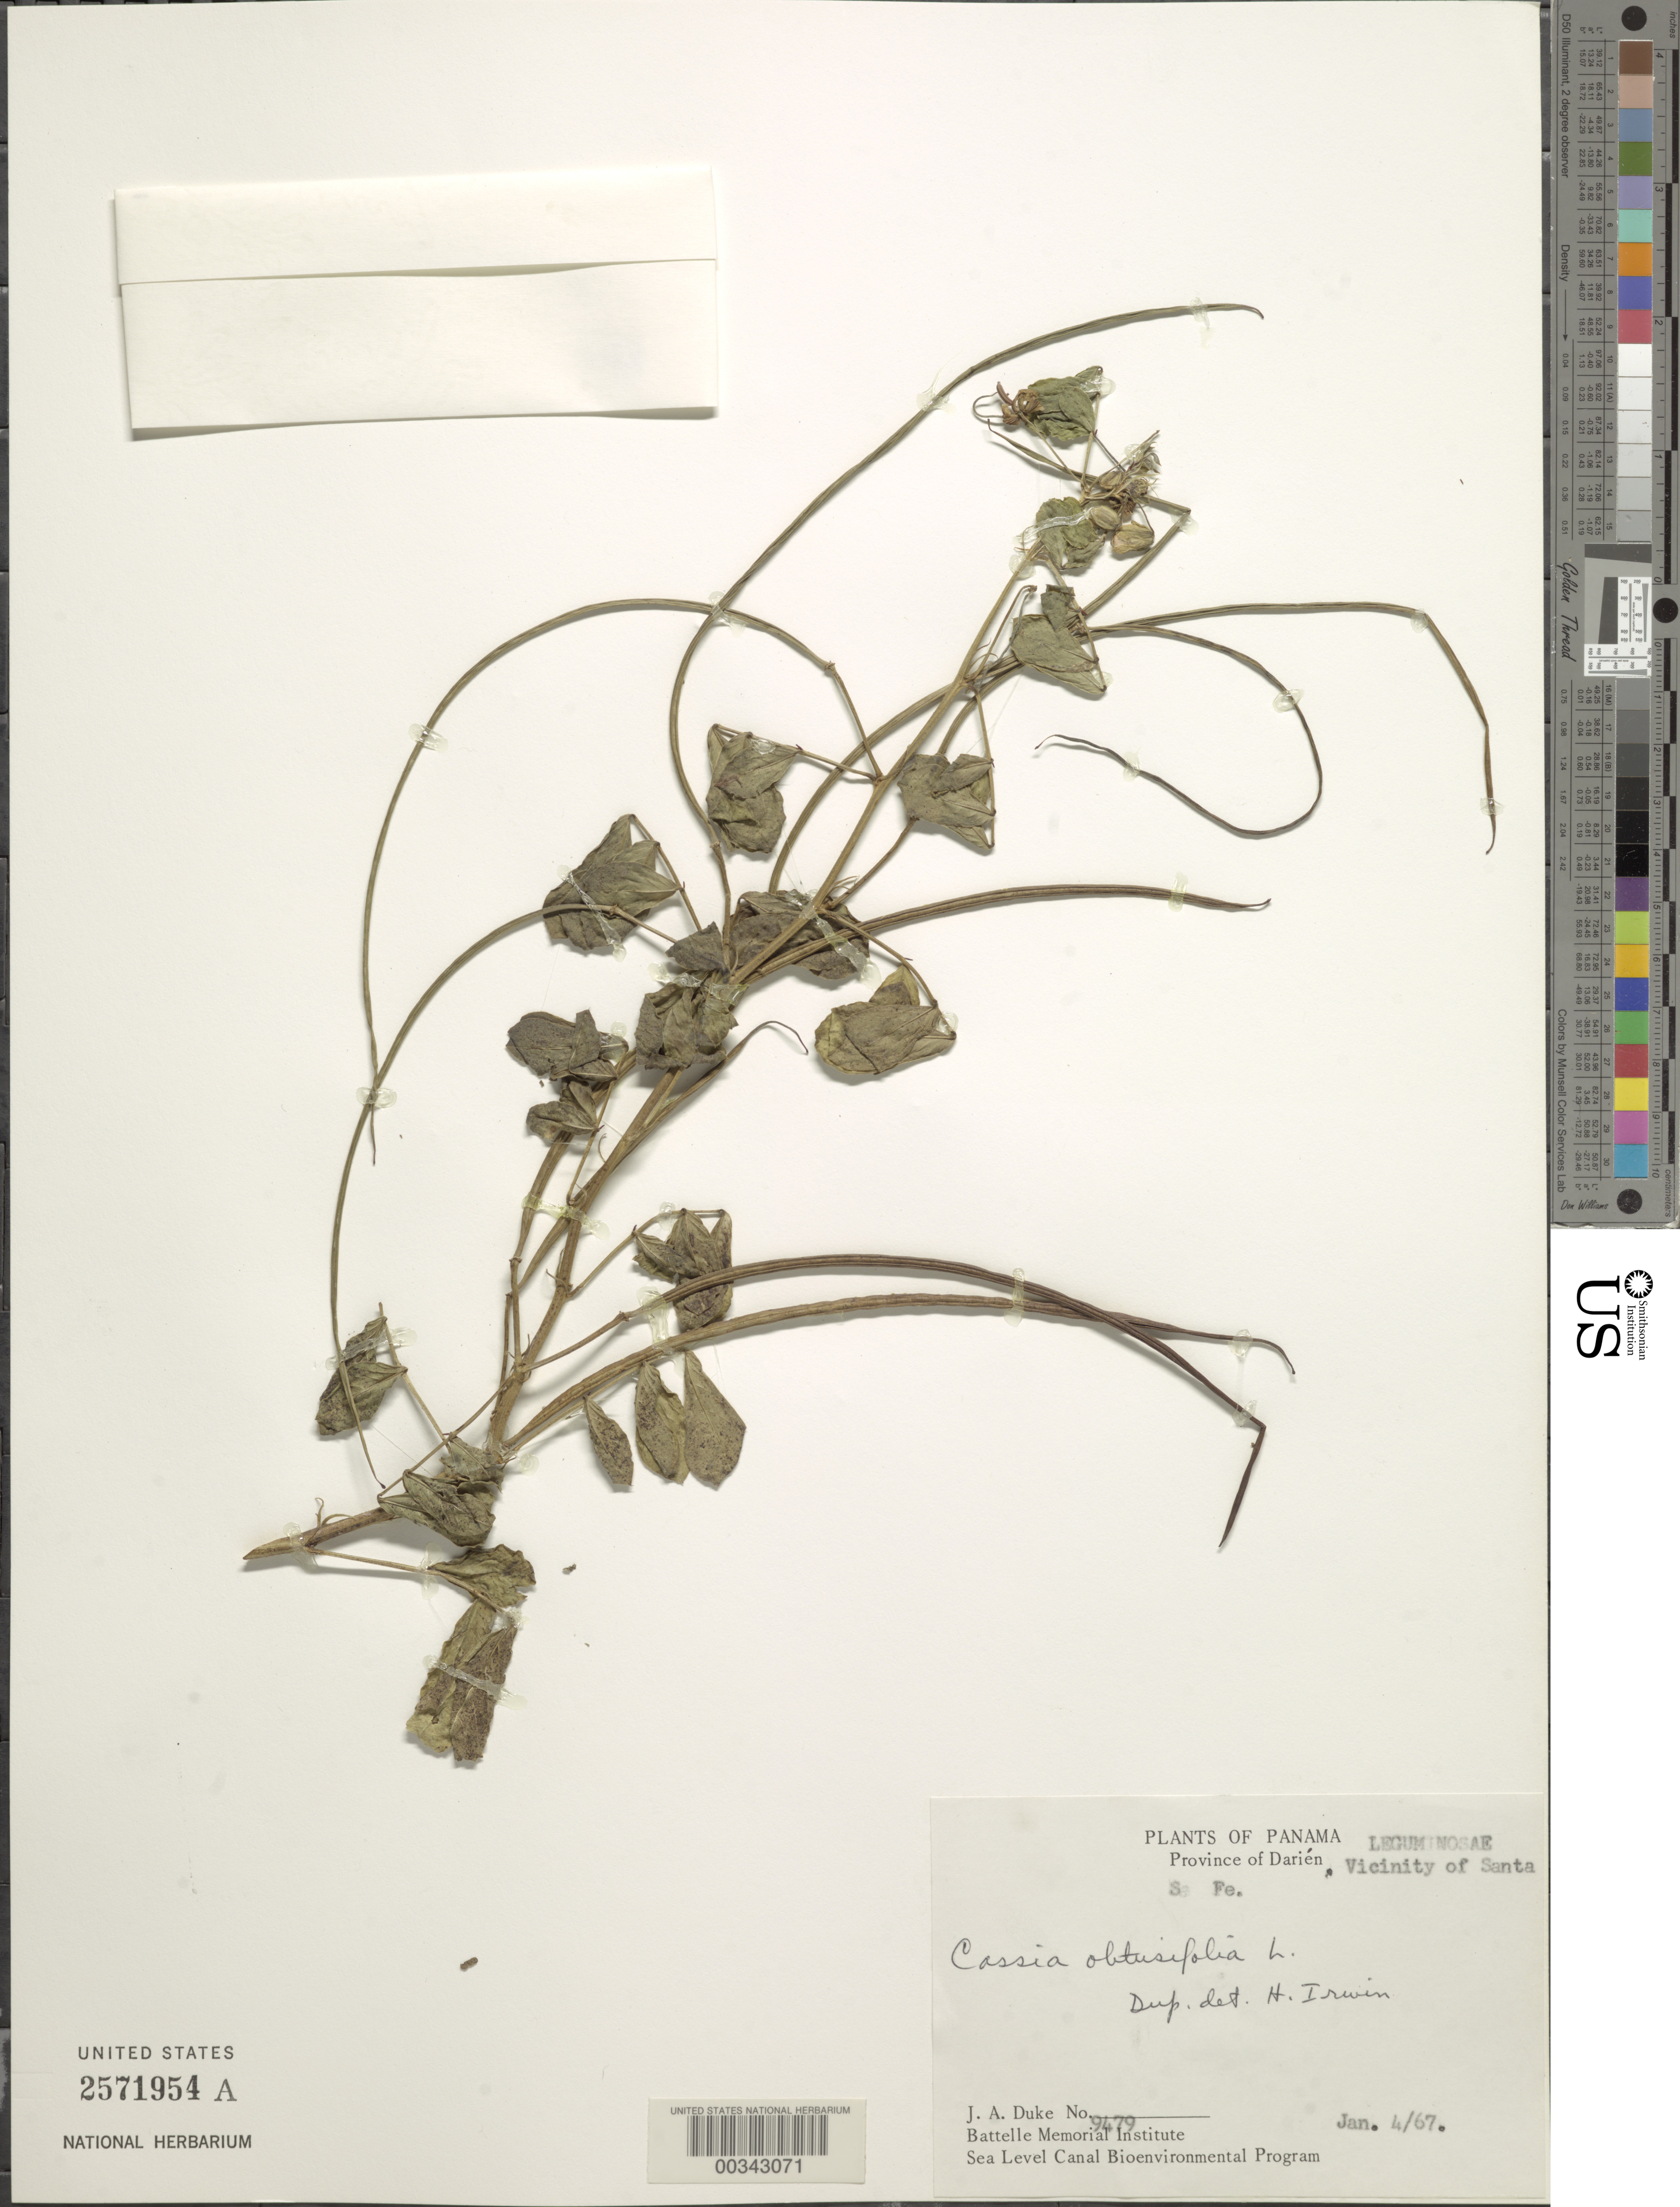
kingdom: Plantae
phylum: Tracheophyta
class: Magnoliopsida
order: Fabales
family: Fabaceae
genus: Senna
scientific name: Senna obtusifolia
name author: (L.) H.S. Irwin & Barneby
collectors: J. A. Duke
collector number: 9479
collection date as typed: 04 Jan 1967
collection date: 1967-01-04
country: Panama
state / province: Darién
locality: Vicinity of Santa Fe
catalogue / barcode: US 2571954A